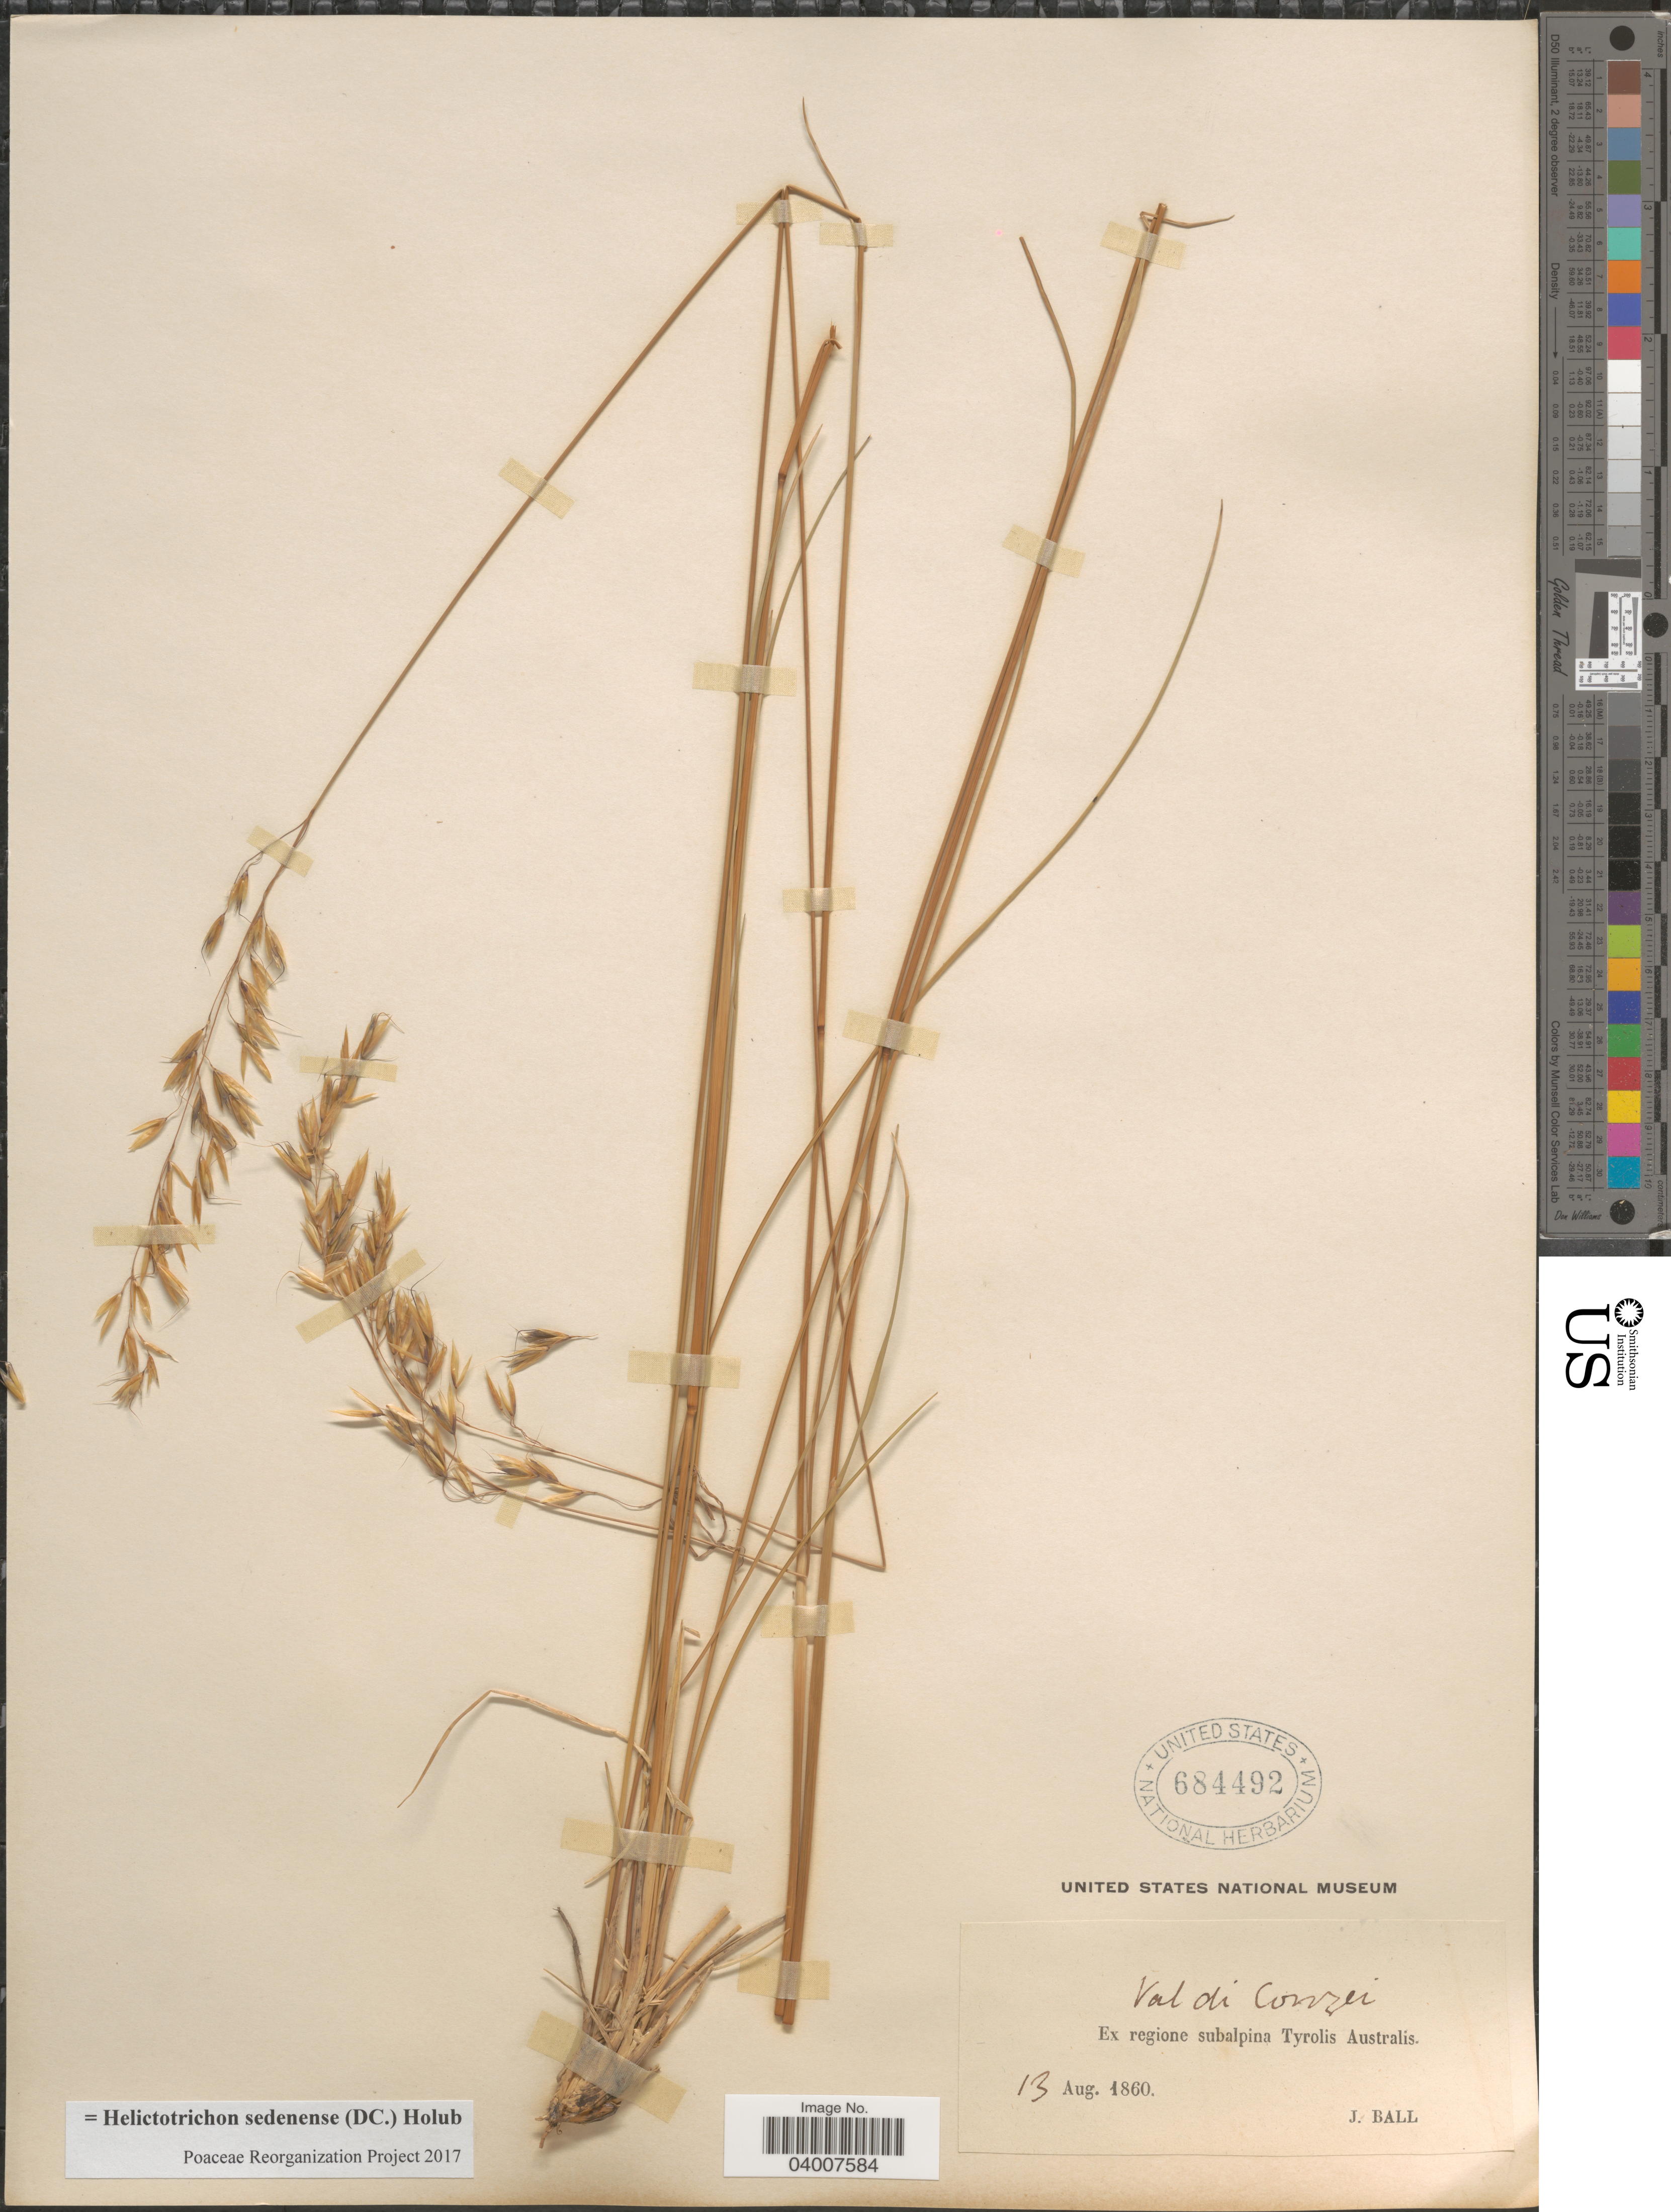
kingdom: Plantae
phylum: Tracheophyta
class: Liliopsida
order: Poales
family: Poaceae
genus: Helictotrichon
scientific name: Helictotrichon sedenense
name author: (DC.) Holub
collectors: J. Ball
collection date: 1860-08-13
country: Italy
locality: Val di Conzei. Ex regione subalpina Tyrolis Australis.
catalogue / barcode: US 684492